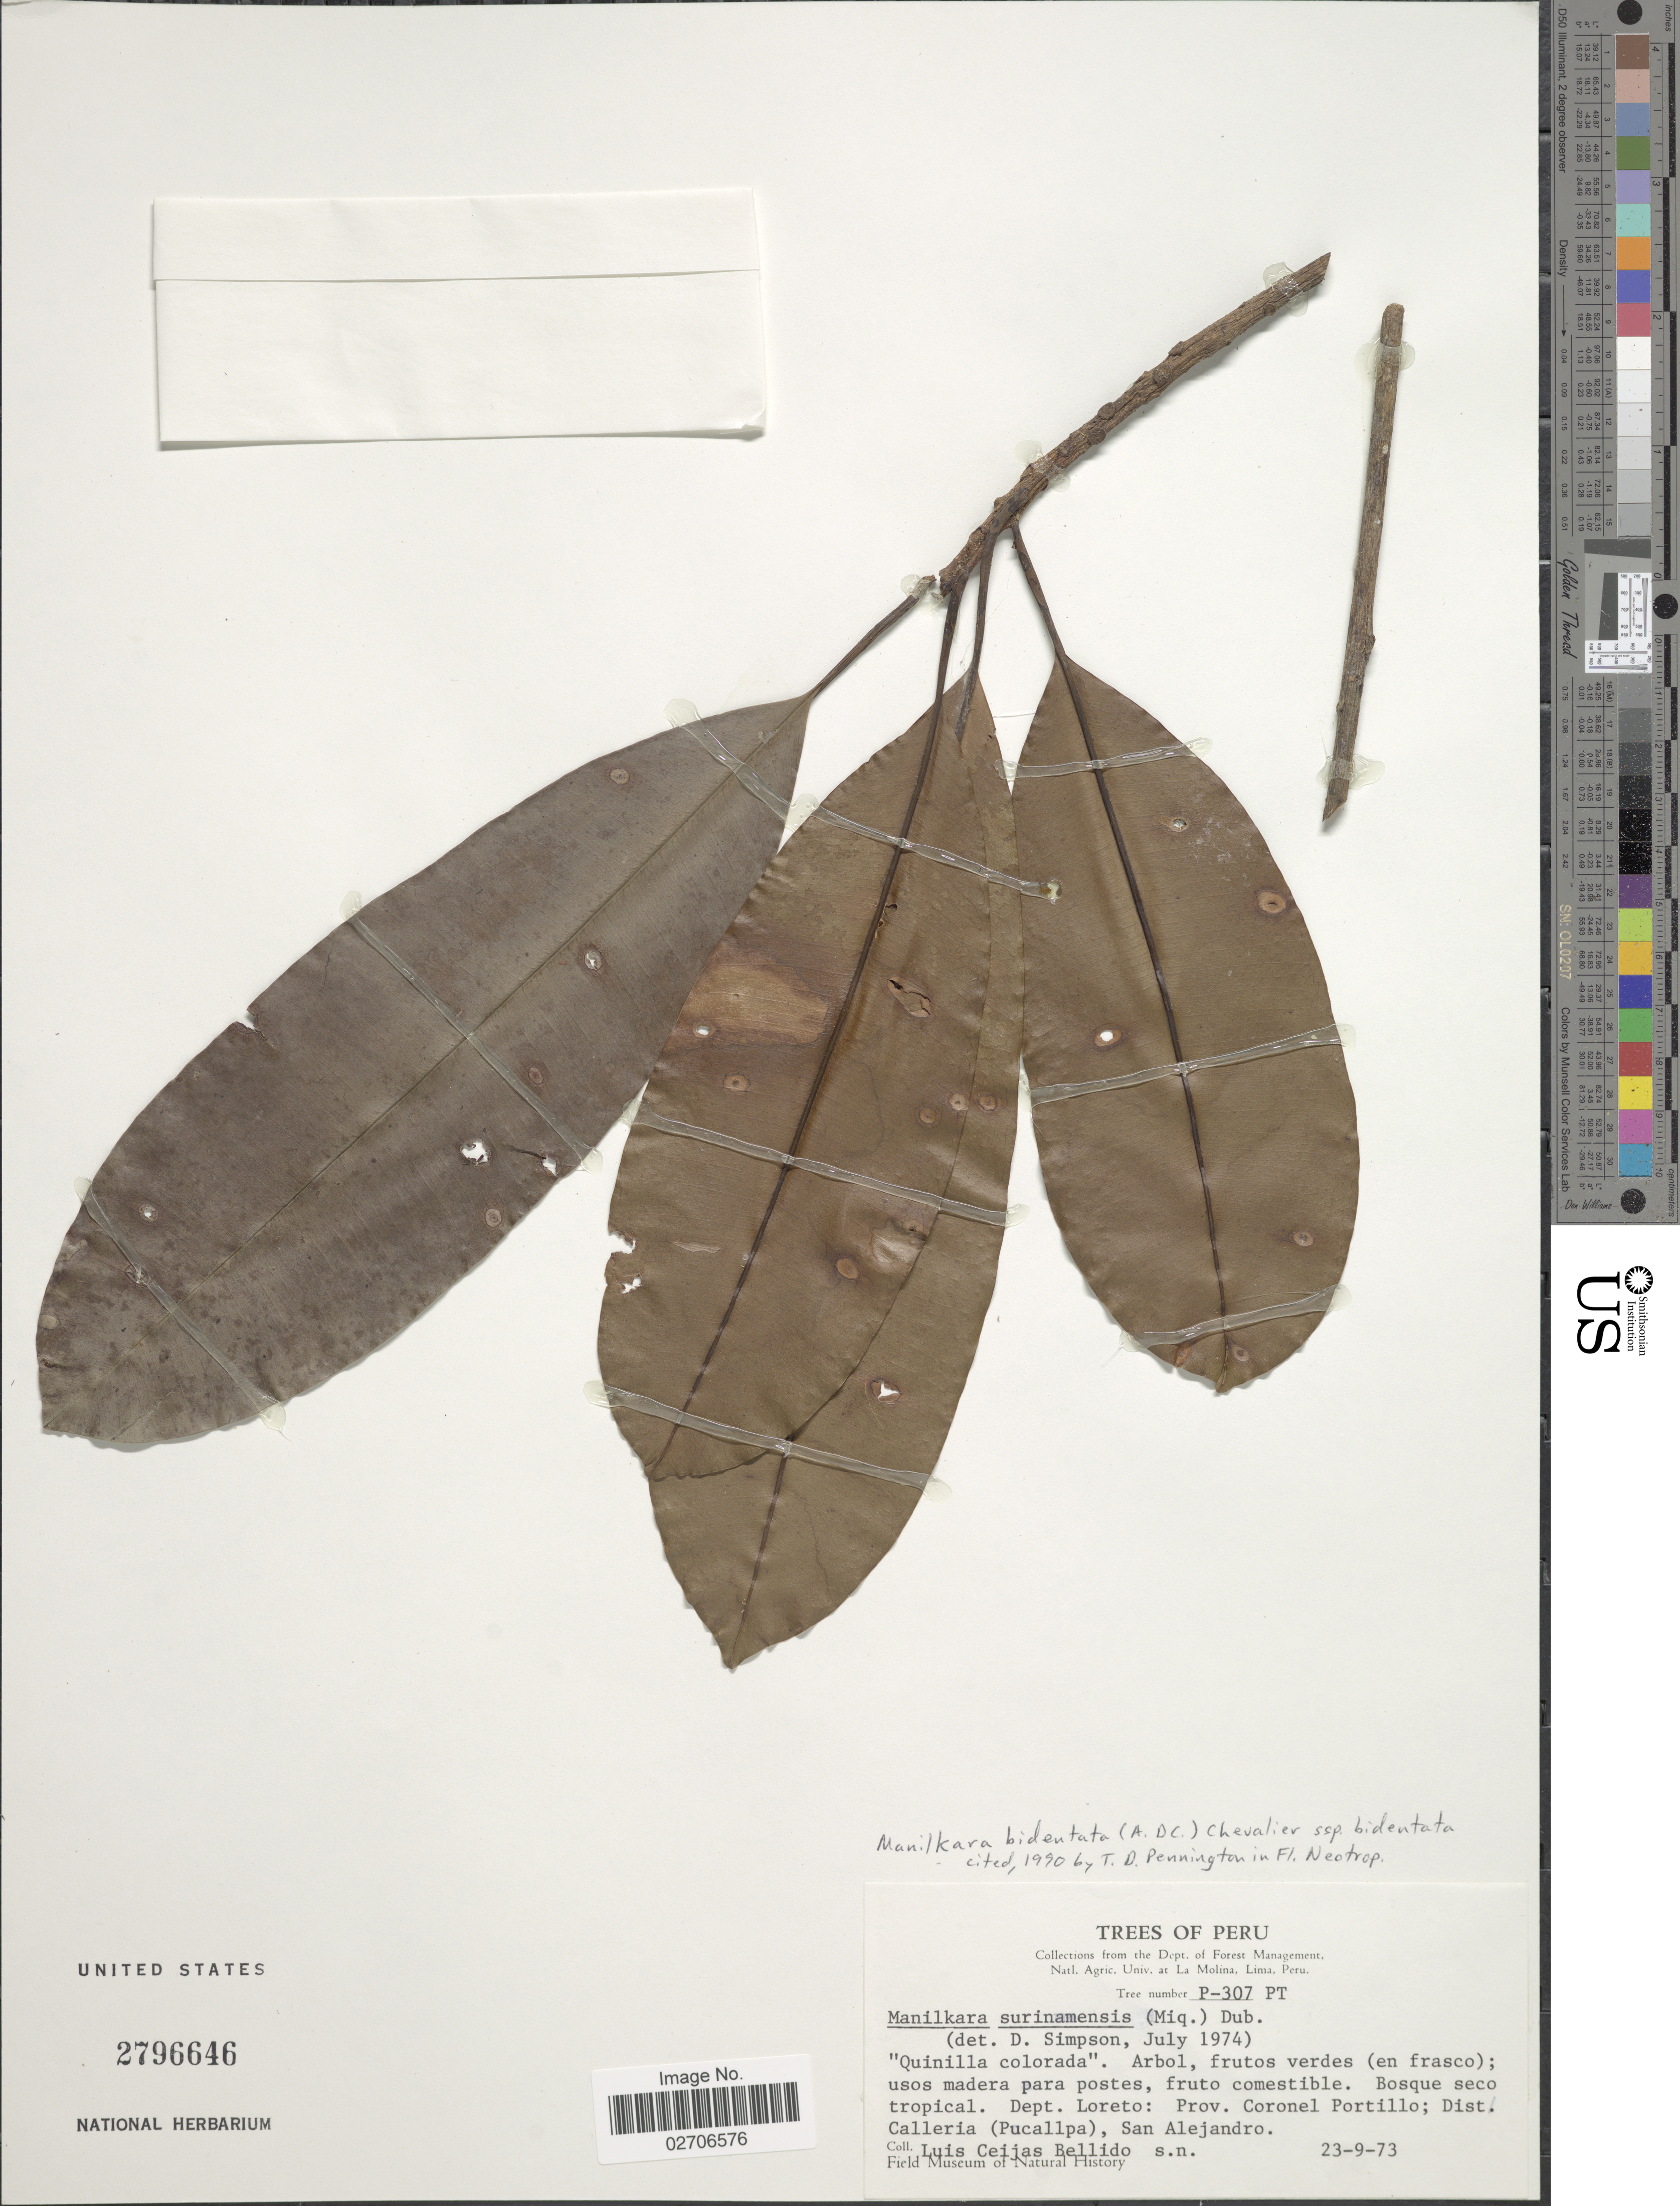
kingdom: Plantae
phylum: Tracheophyta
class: Magnoliopsida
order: Ericales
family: Sapotaceae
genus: Manilkara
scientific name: Manilkara bidentata subsp. bidentata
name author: (A. DC.) A. Chev.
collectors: L. Bellido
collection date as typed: Transcribed d/m/y: 23/9/73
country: Peru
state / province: Loreto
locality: Dept. Loreto: Prov. Coronel Portillo, Dist. Calleria (Pucallpa) San Alejandro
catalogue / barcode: US 3796646